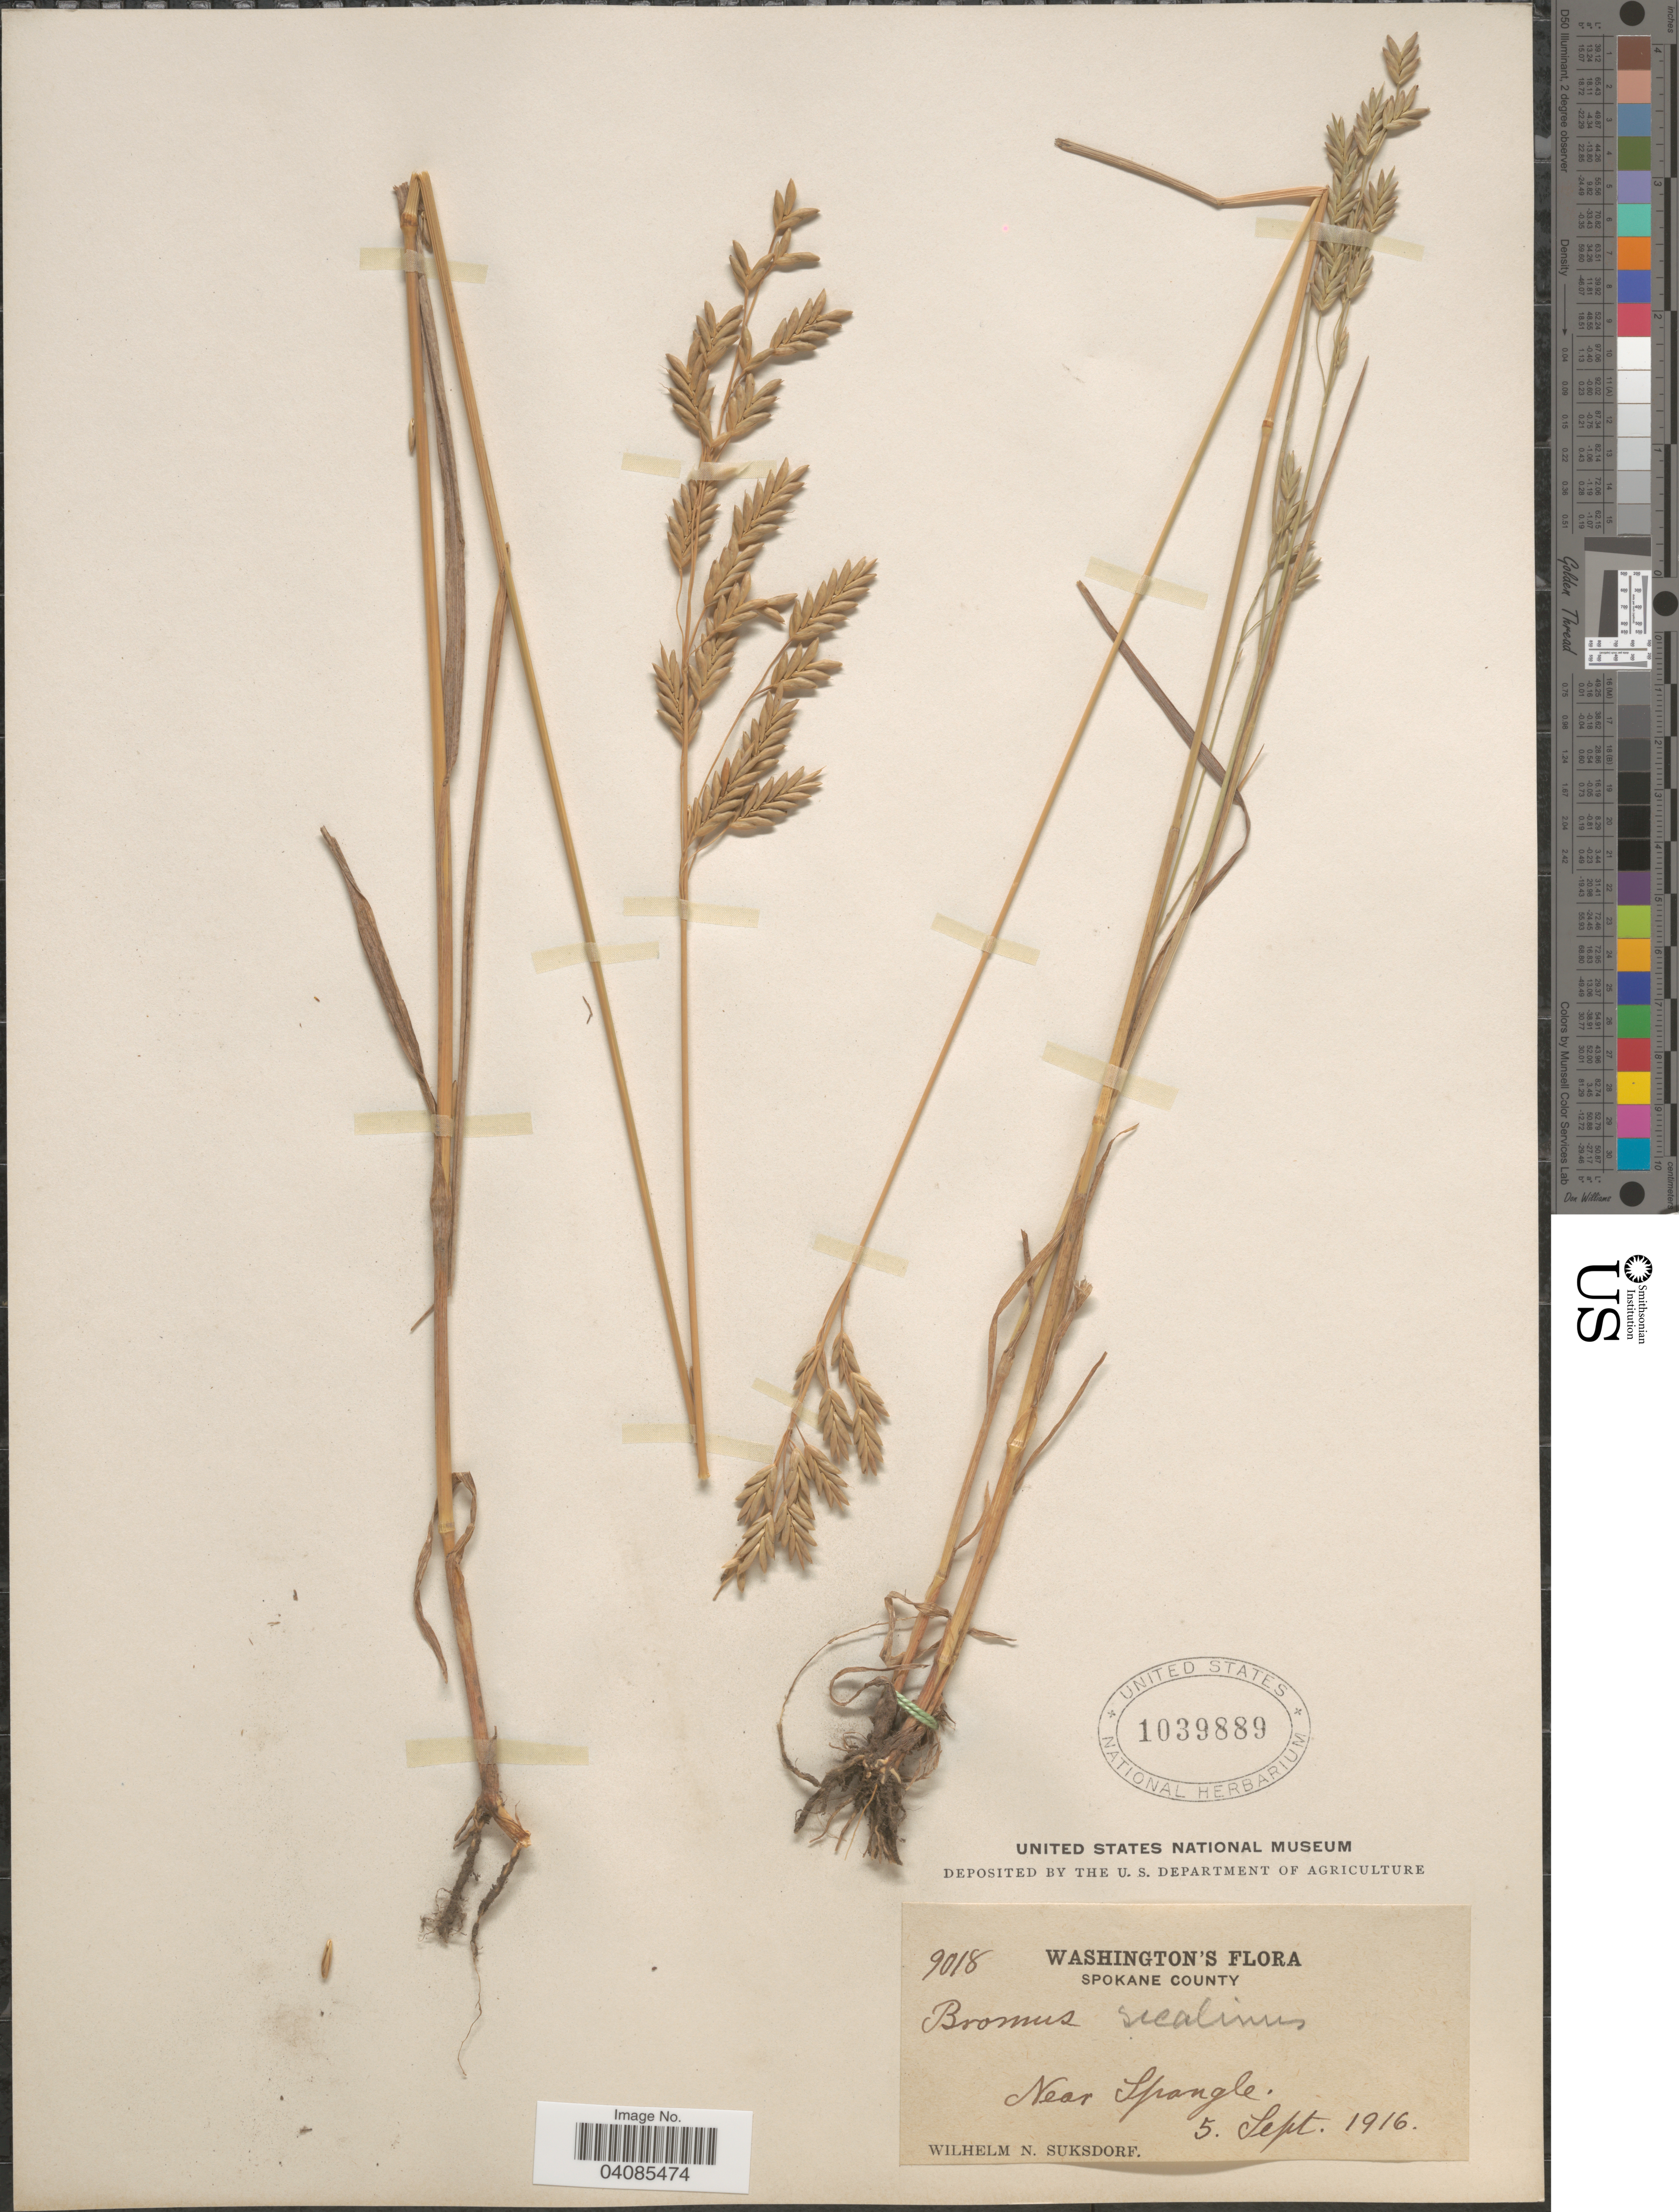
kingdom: Plantae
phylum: Tracheophyta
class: Liliopsida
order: Poales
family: Poaceae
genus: Bromus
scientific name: Bromus secalinus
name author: L.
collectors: W. N. Suksdorf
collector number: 9018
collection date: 1916-09-05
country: United States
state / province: Washington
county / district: Spokane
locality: Spokane County. Near Spangle.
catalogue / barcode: US 1039889